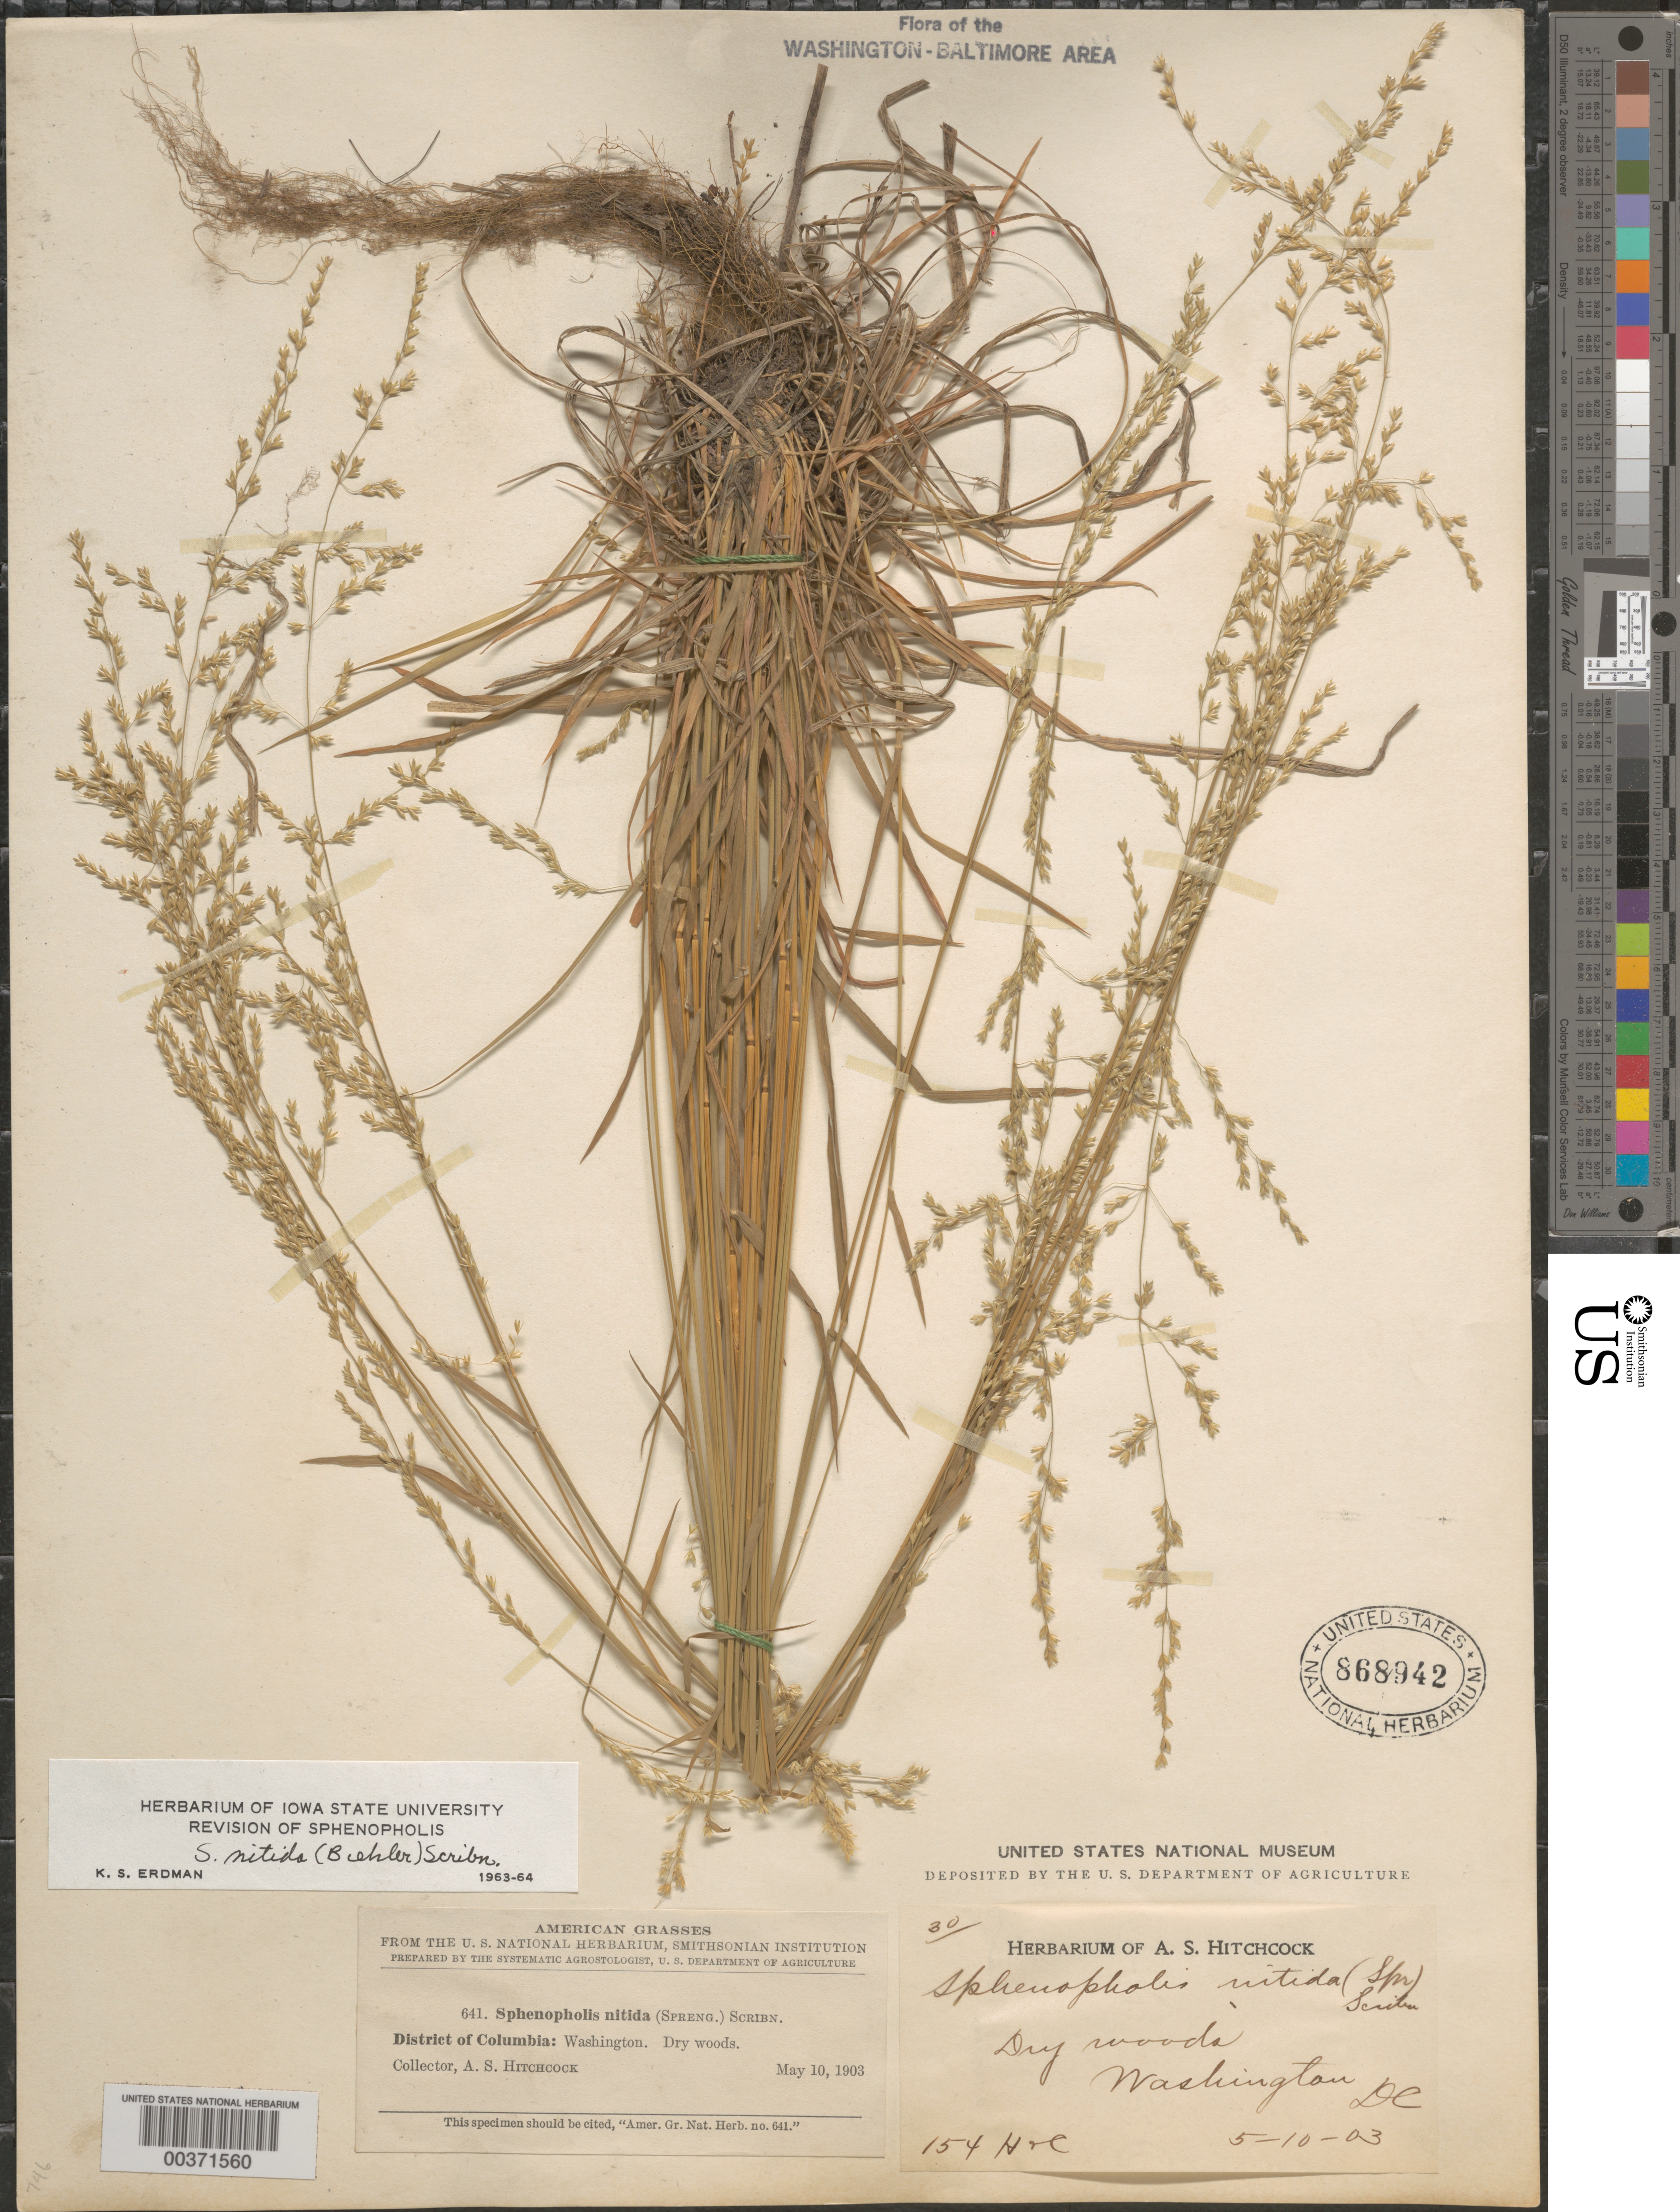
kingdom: Plantae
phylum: Tracheophyta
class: Liliopsida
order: Poales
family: Poaceae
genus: Sphenopholis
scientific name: Sphenopholis nitida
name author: (Biehler) Scribn.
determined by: Erdman, K. S.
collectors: A. S. Hitchcock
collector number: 30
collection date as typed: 10 May 1903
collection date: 1903-05-10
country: United States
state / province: District of Columbia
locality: Washington DC and vicinity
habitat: Dry woods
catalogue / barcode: US 868942